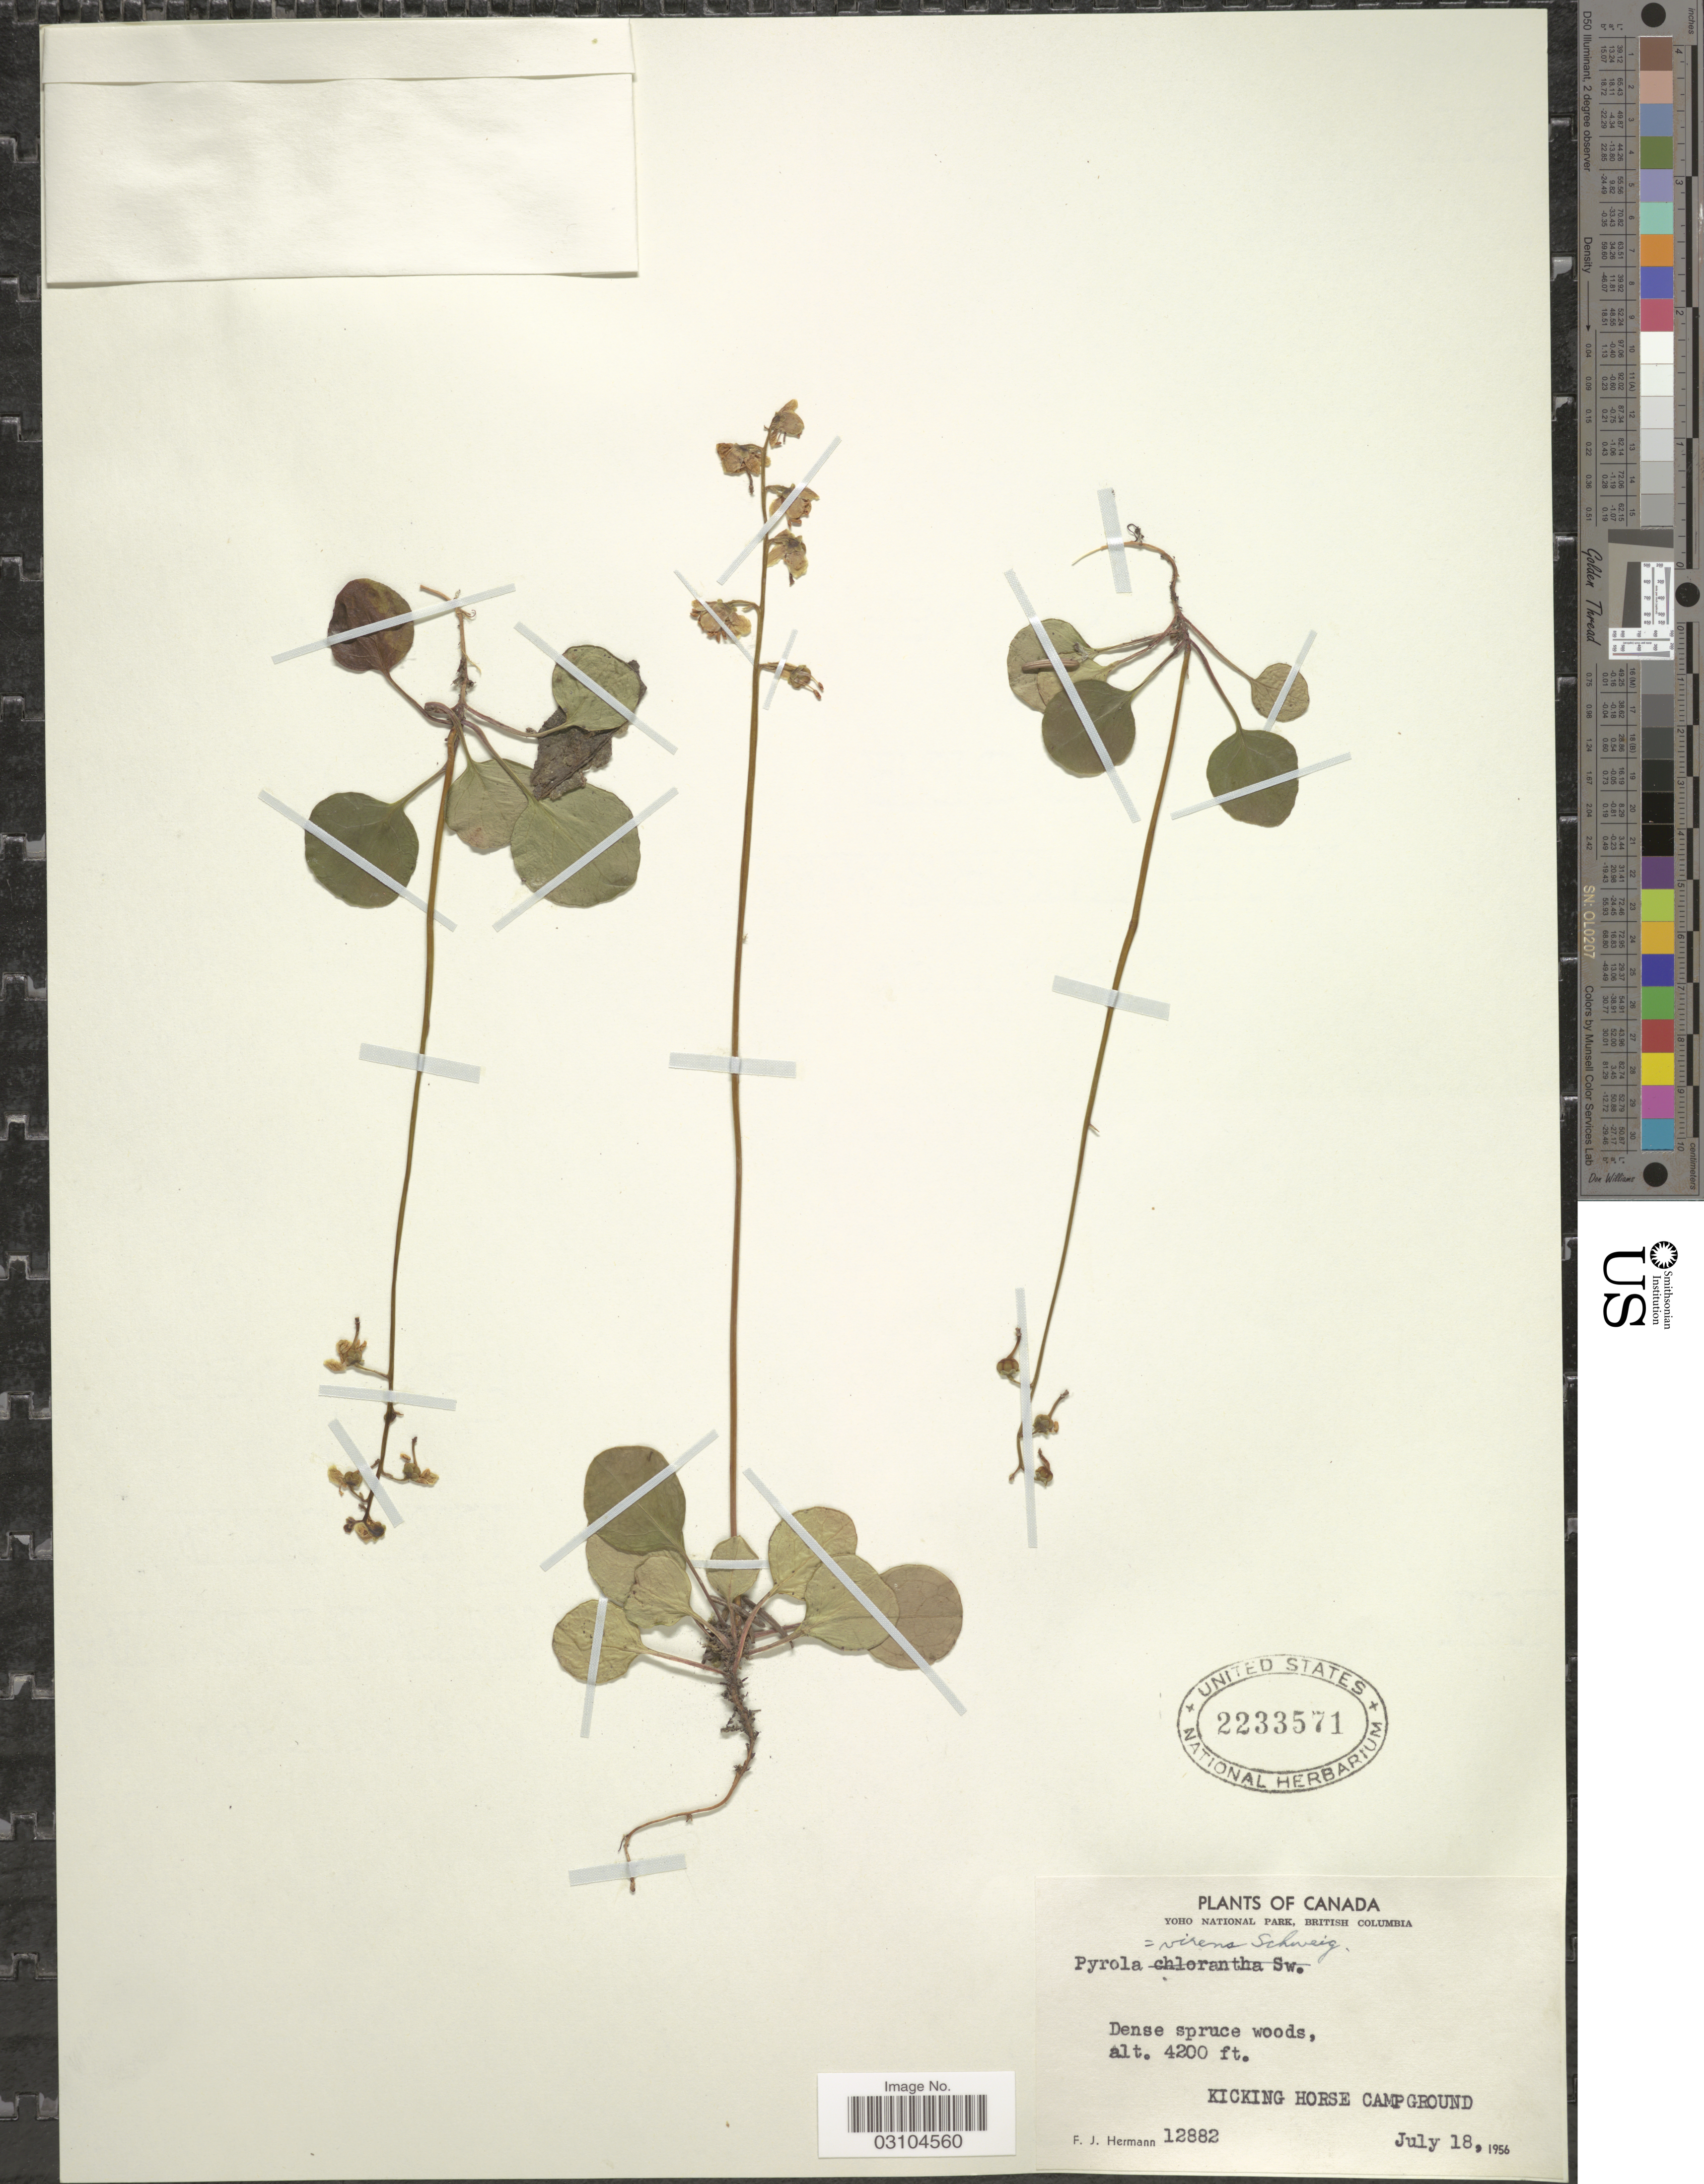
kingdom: Plantae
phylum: Tracheophyta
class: Magnoliopsida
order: Ericales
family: Ericaceae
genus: Pyrola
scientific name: Pyrola virens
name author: Schweigg.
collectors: F. J. Hermann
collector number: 12882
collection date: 1956-07-18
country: Canada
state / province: British Columbia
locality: Yoho National Park. Kicking Horse Campground.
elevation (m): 1280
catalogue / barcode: US 2233571